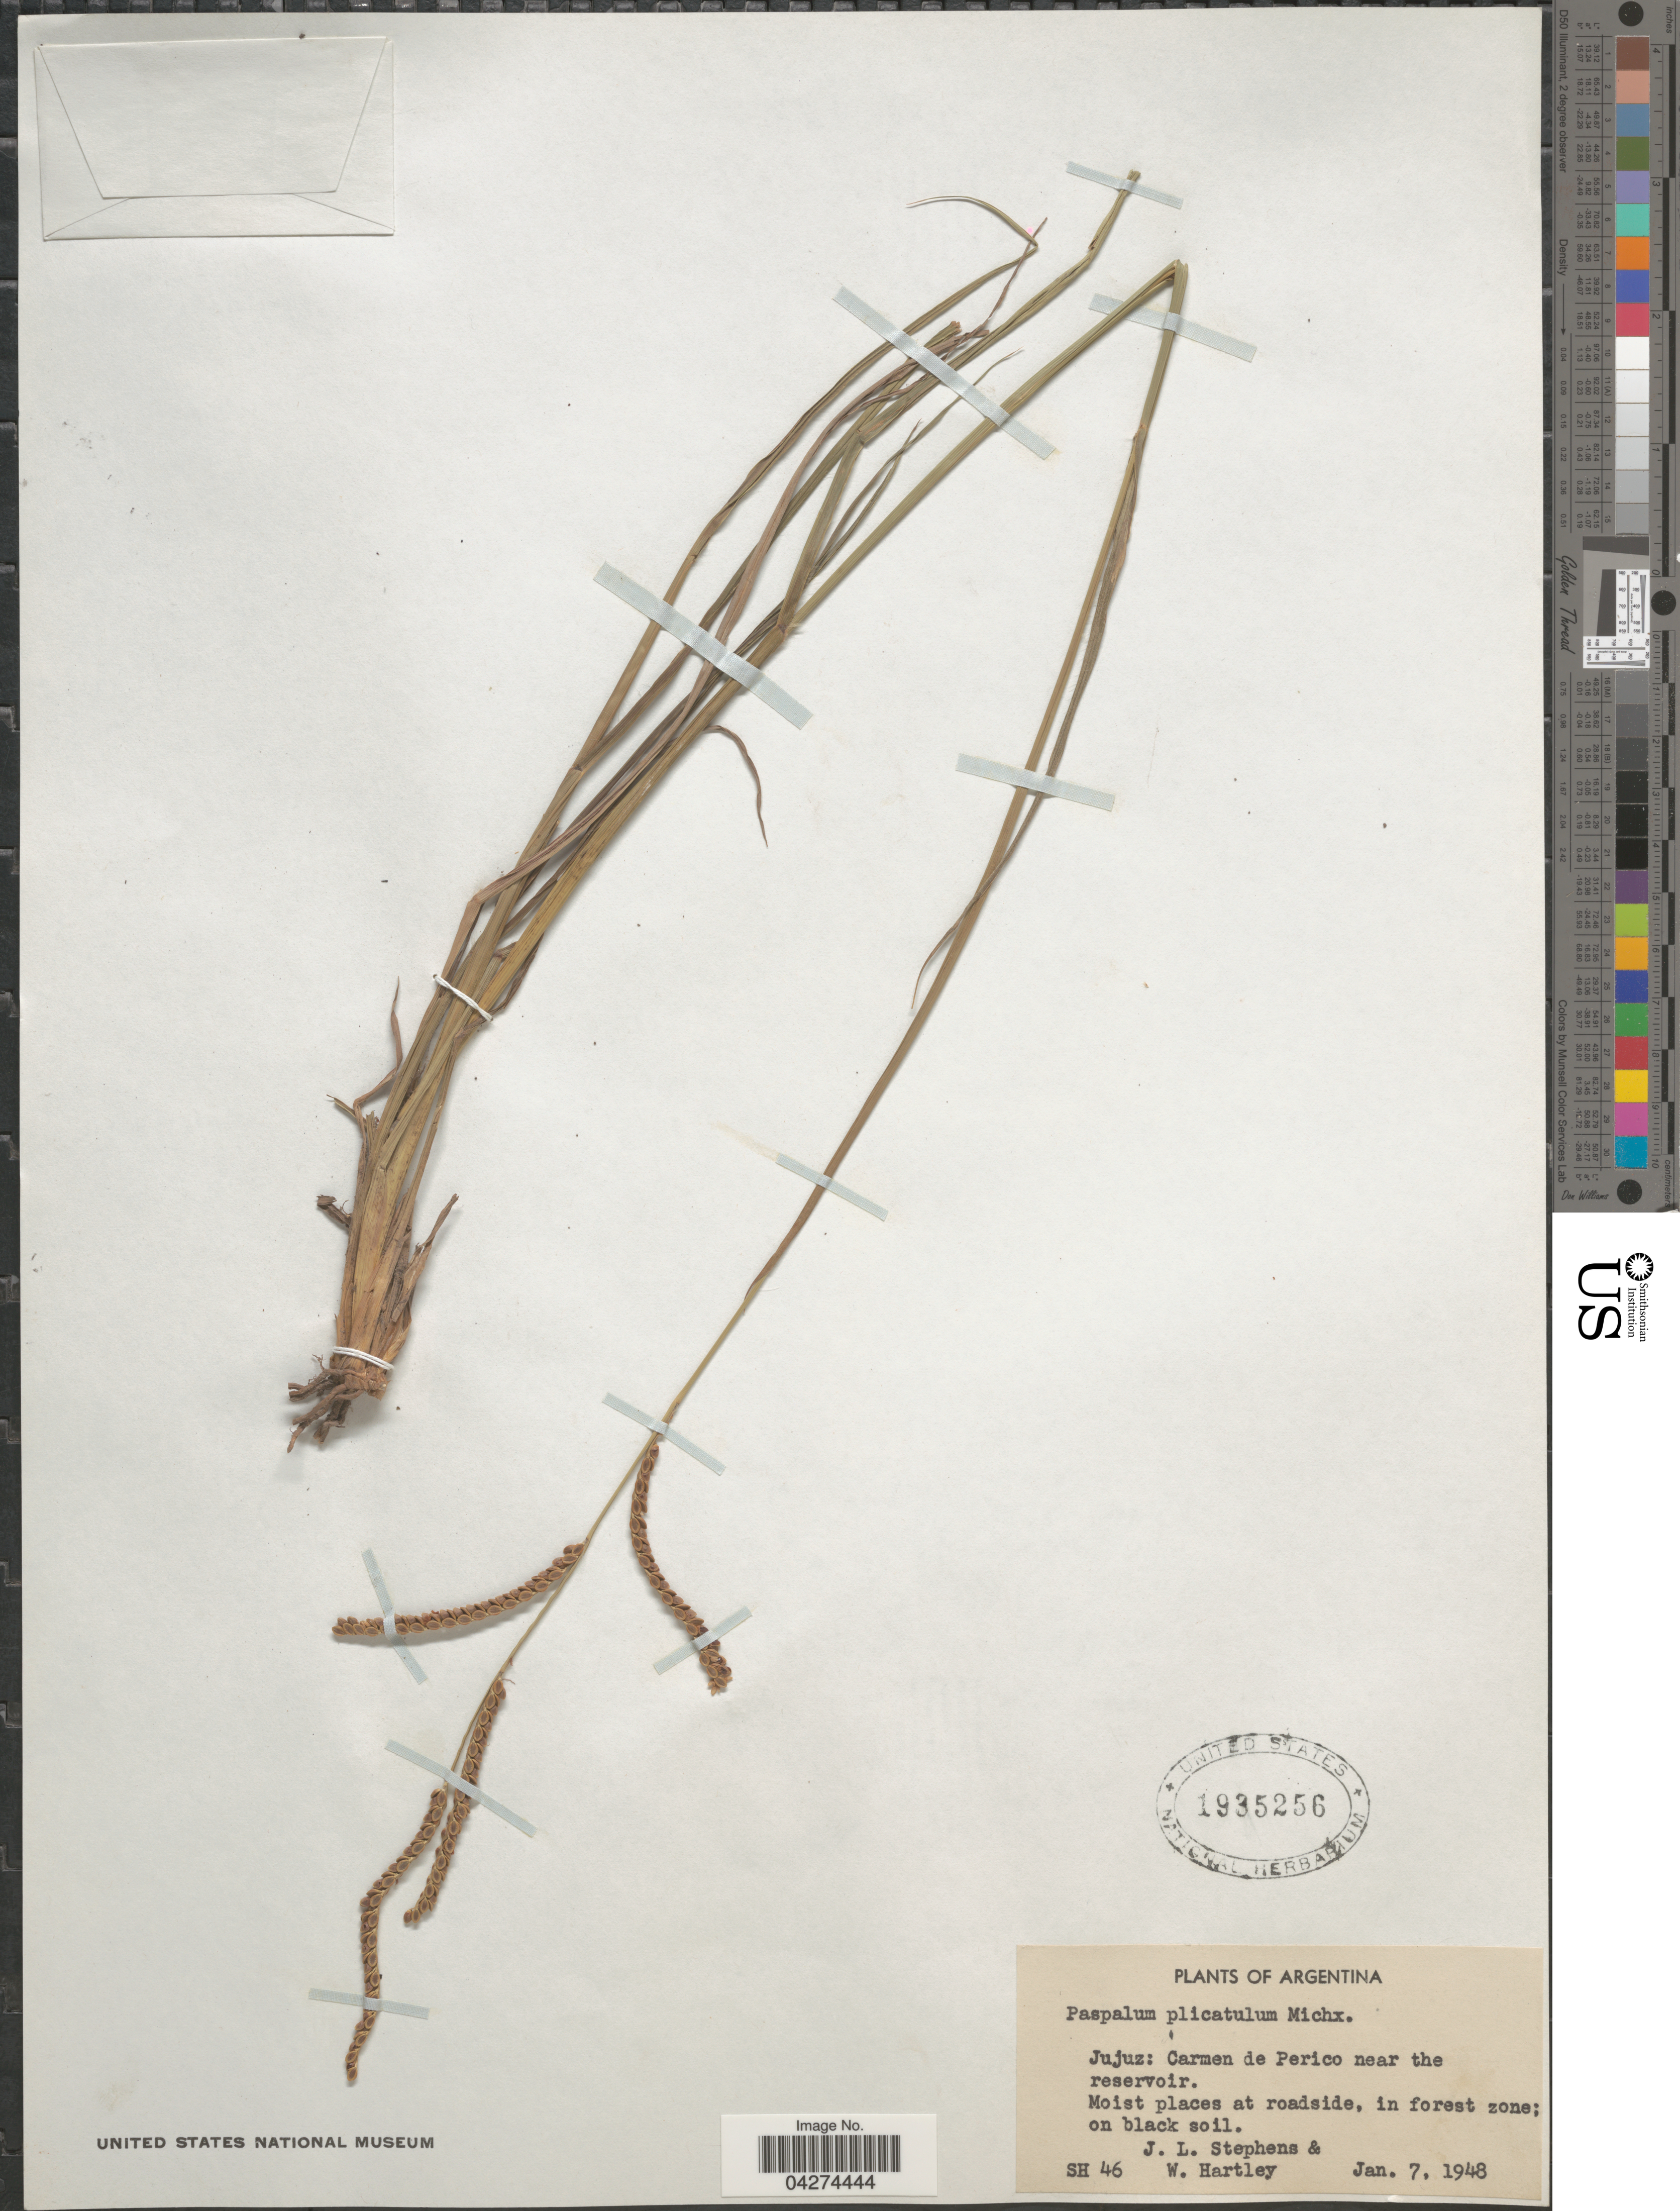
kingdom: Plantae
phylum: Tracheophyta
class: Liliopsida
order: Poales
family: Poaceae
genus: Paspalum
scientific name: Paspalum plicatulum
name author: Michx.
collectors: J. Stephens & W. Hartley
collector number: SH46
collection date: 1948-01-07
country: Argentina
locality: Jujuz: Carmen de Perico near the reservoir. Moist places at roadside, in forest zone; on black soil.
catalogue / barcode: US 1935256